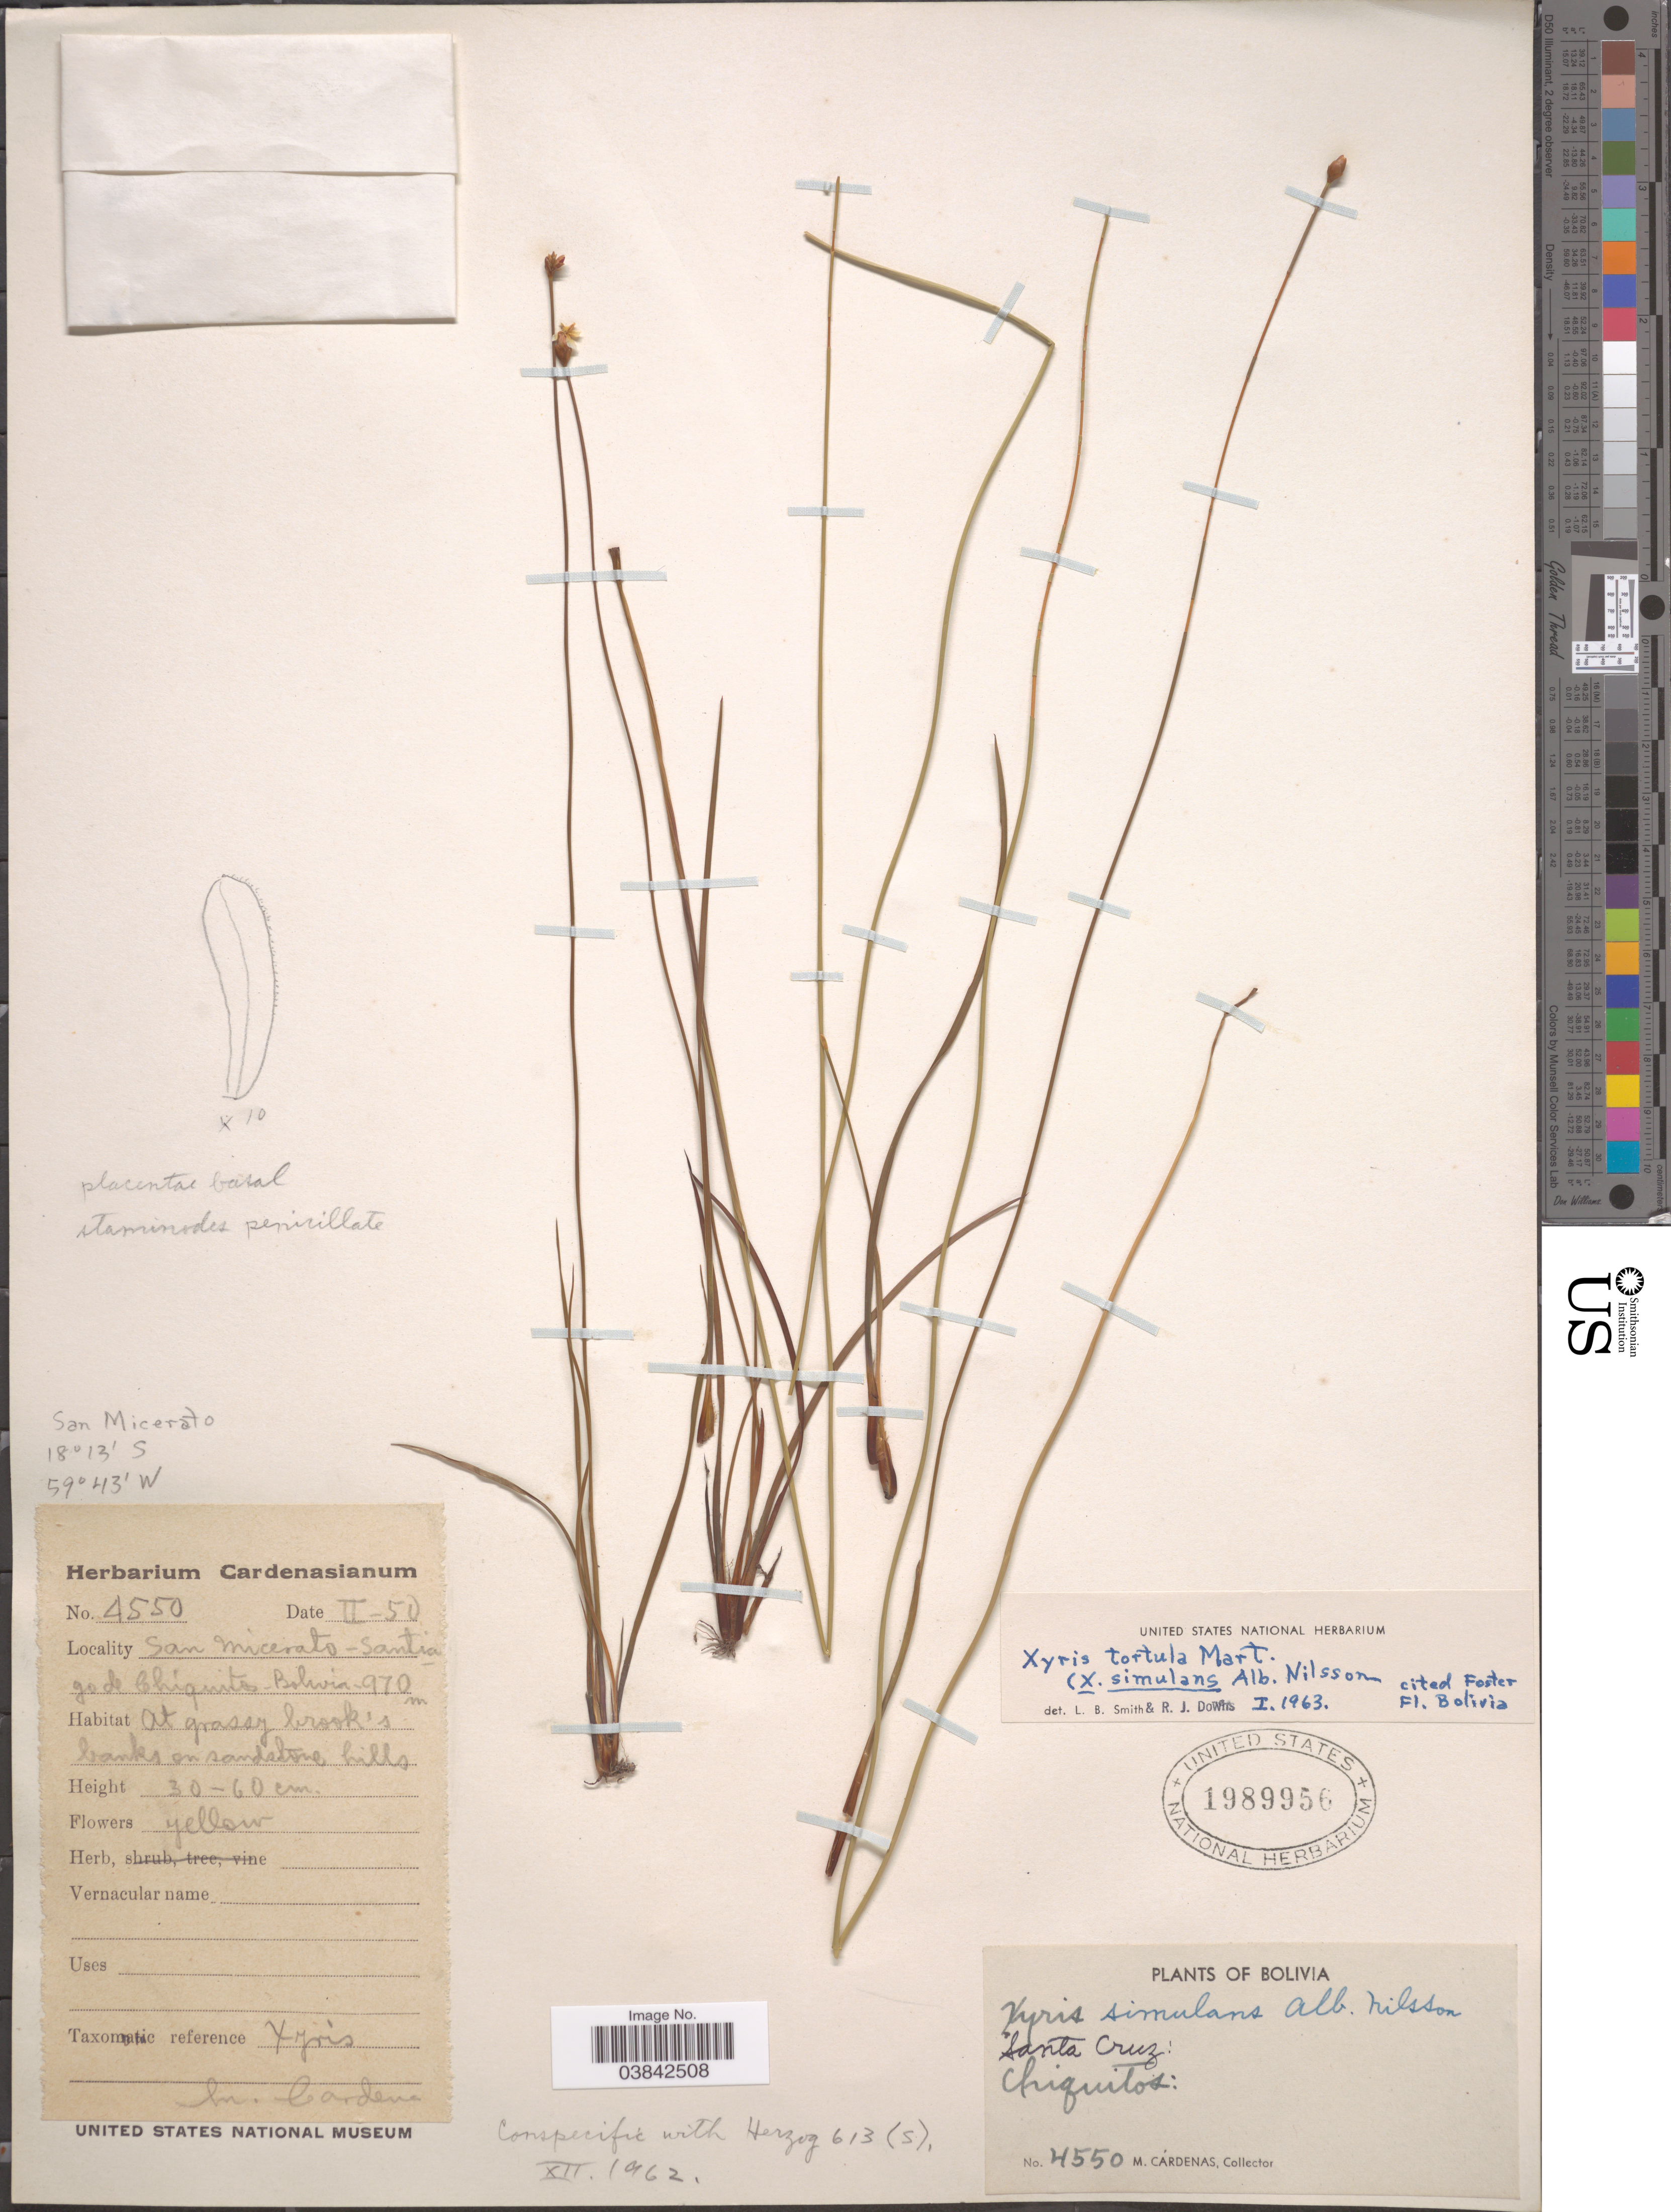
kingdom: Plantae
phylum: Tracheophyta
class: Liliopsida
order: Poales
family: Xyridaceae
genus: Xyris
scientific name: Xyris tortula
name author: Mart.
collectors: M. Cárdenas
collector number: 4550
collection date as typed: Transcribed d/m/y: /2/50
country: Bolivia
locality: San Micerato - Santiago de Chiquitos.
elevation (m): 970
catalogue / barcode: US 1989956